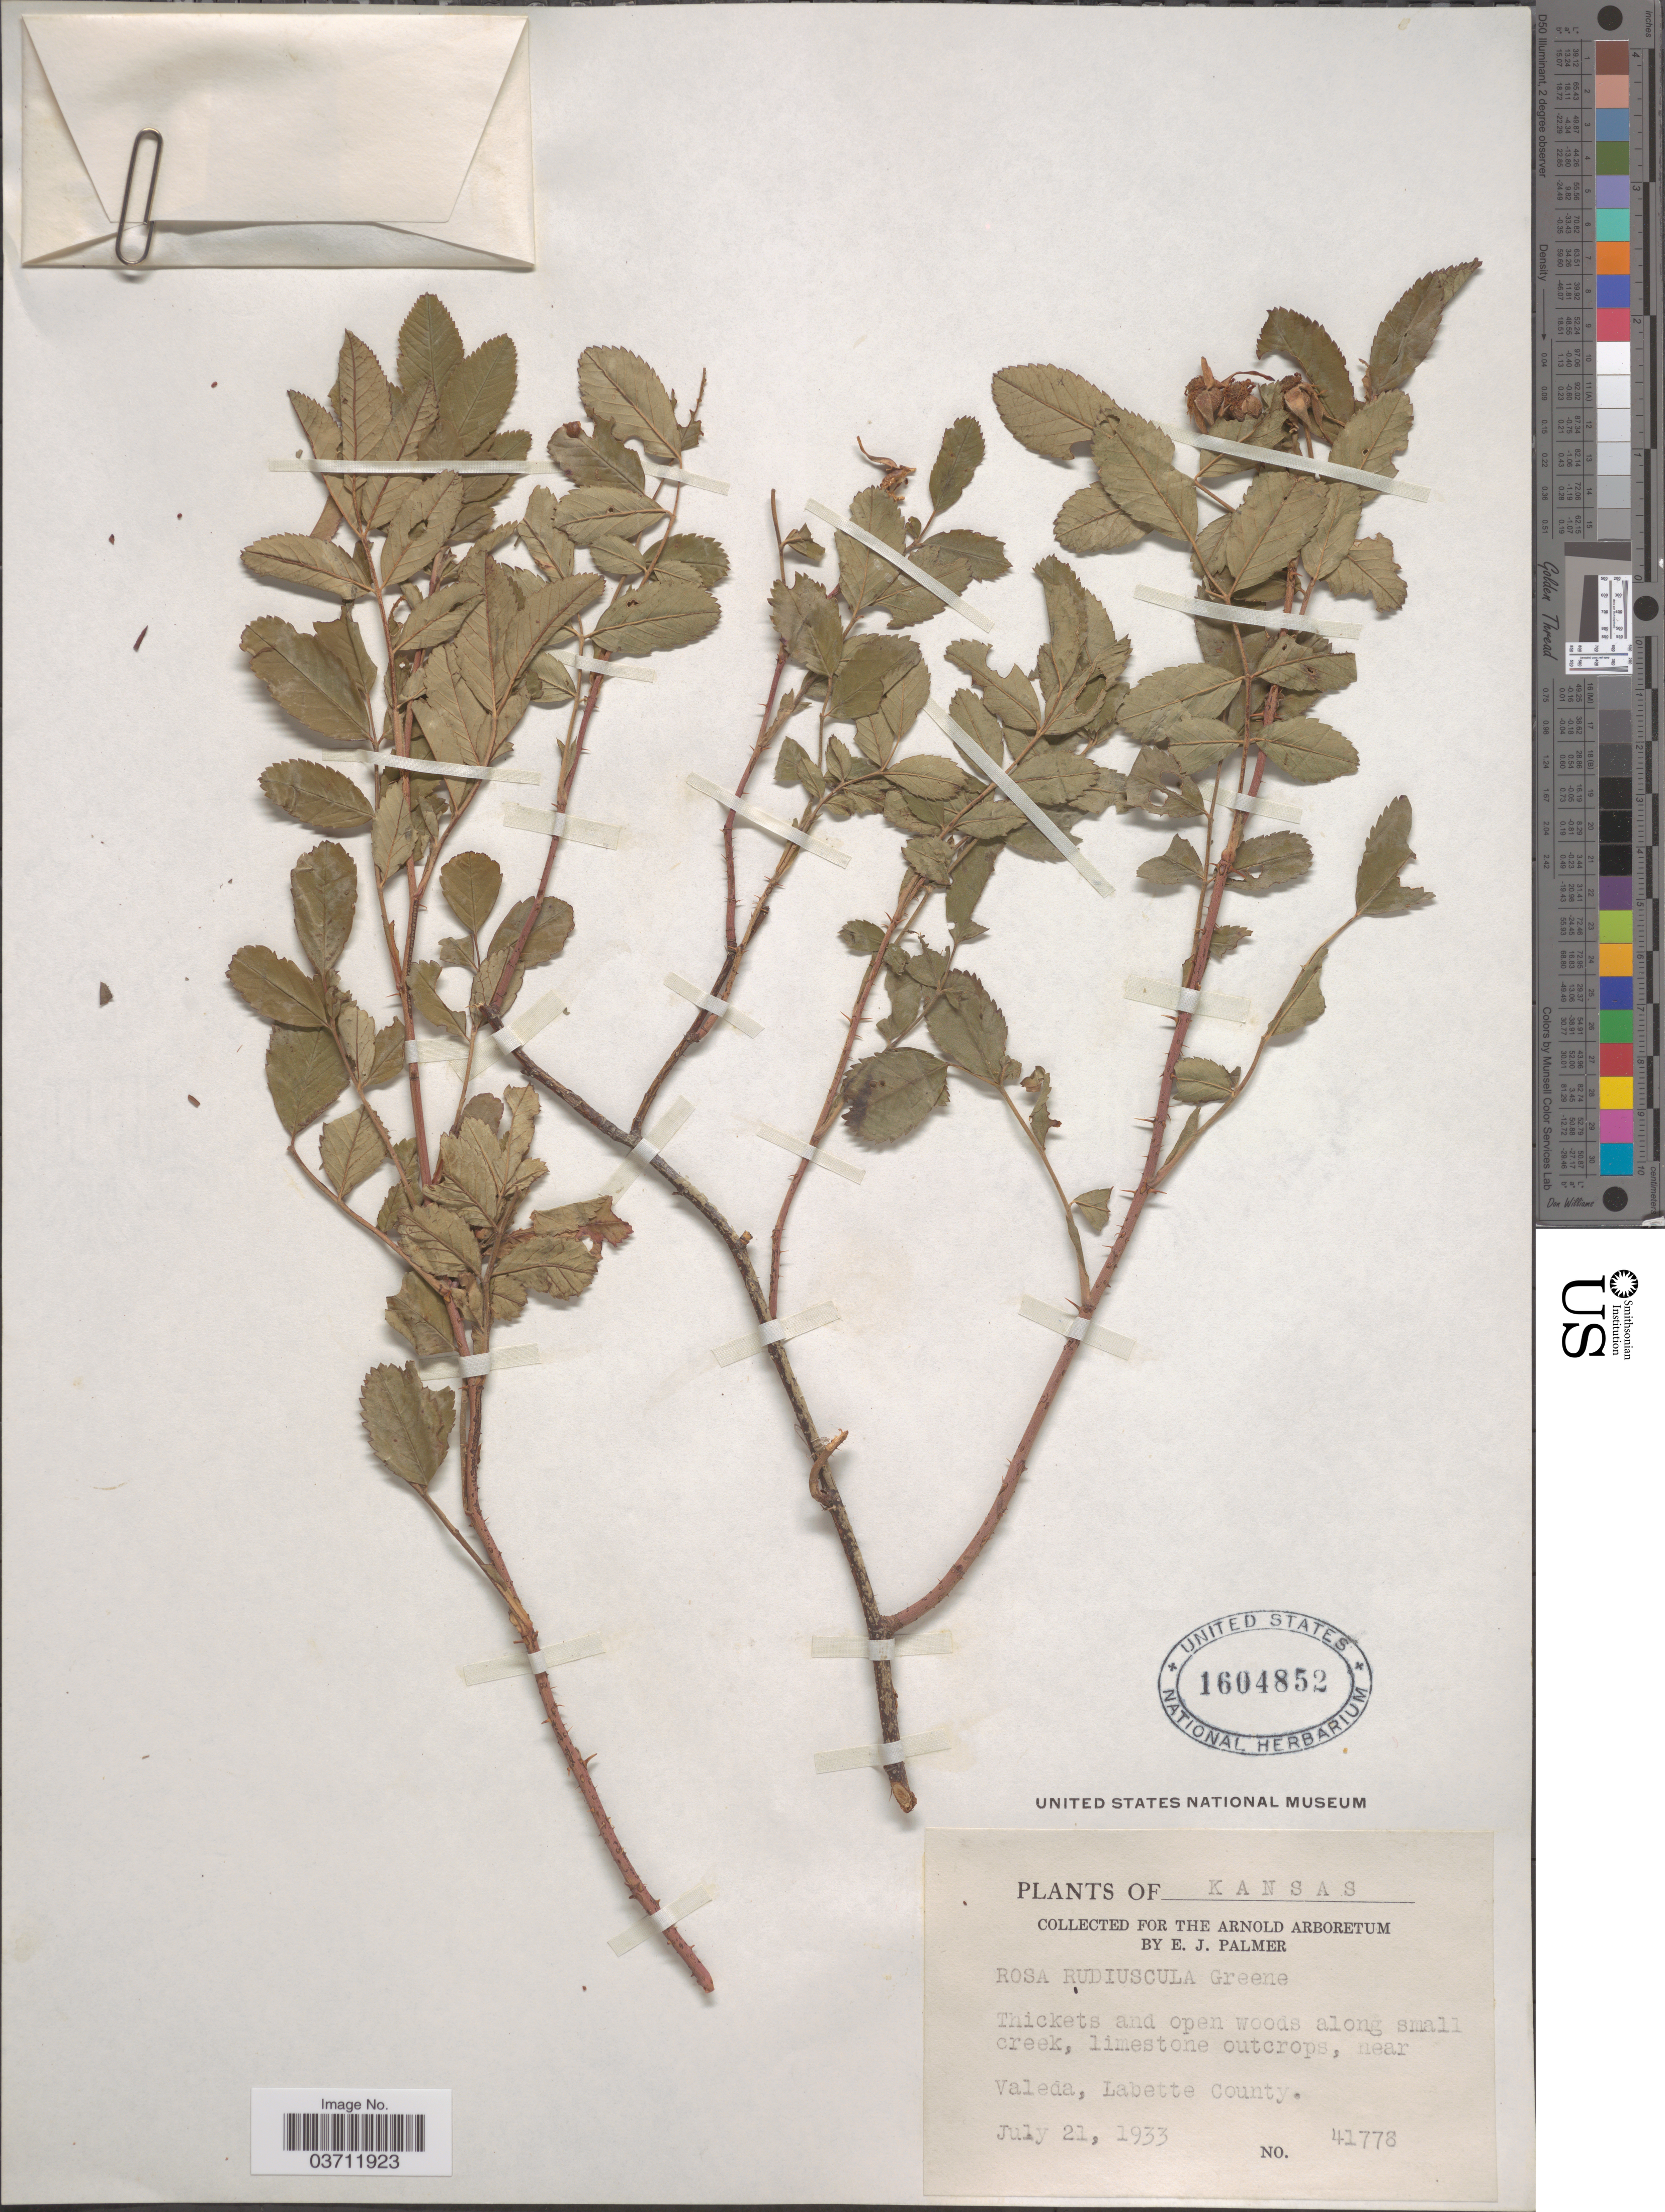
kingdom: Plantae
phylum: Tracheophyta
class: Magnoliopsida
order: Rosales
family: Rosaceae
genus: Rosa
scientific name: Rosa rudiuscula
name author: Greene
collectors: E. J. Palmer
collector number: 41778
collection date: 1933-07-21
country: United States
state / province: Kansas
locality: Thickets and open woods along small creek, limestone outcrops, near Valeda, Labette County.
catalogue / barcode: US 1604852